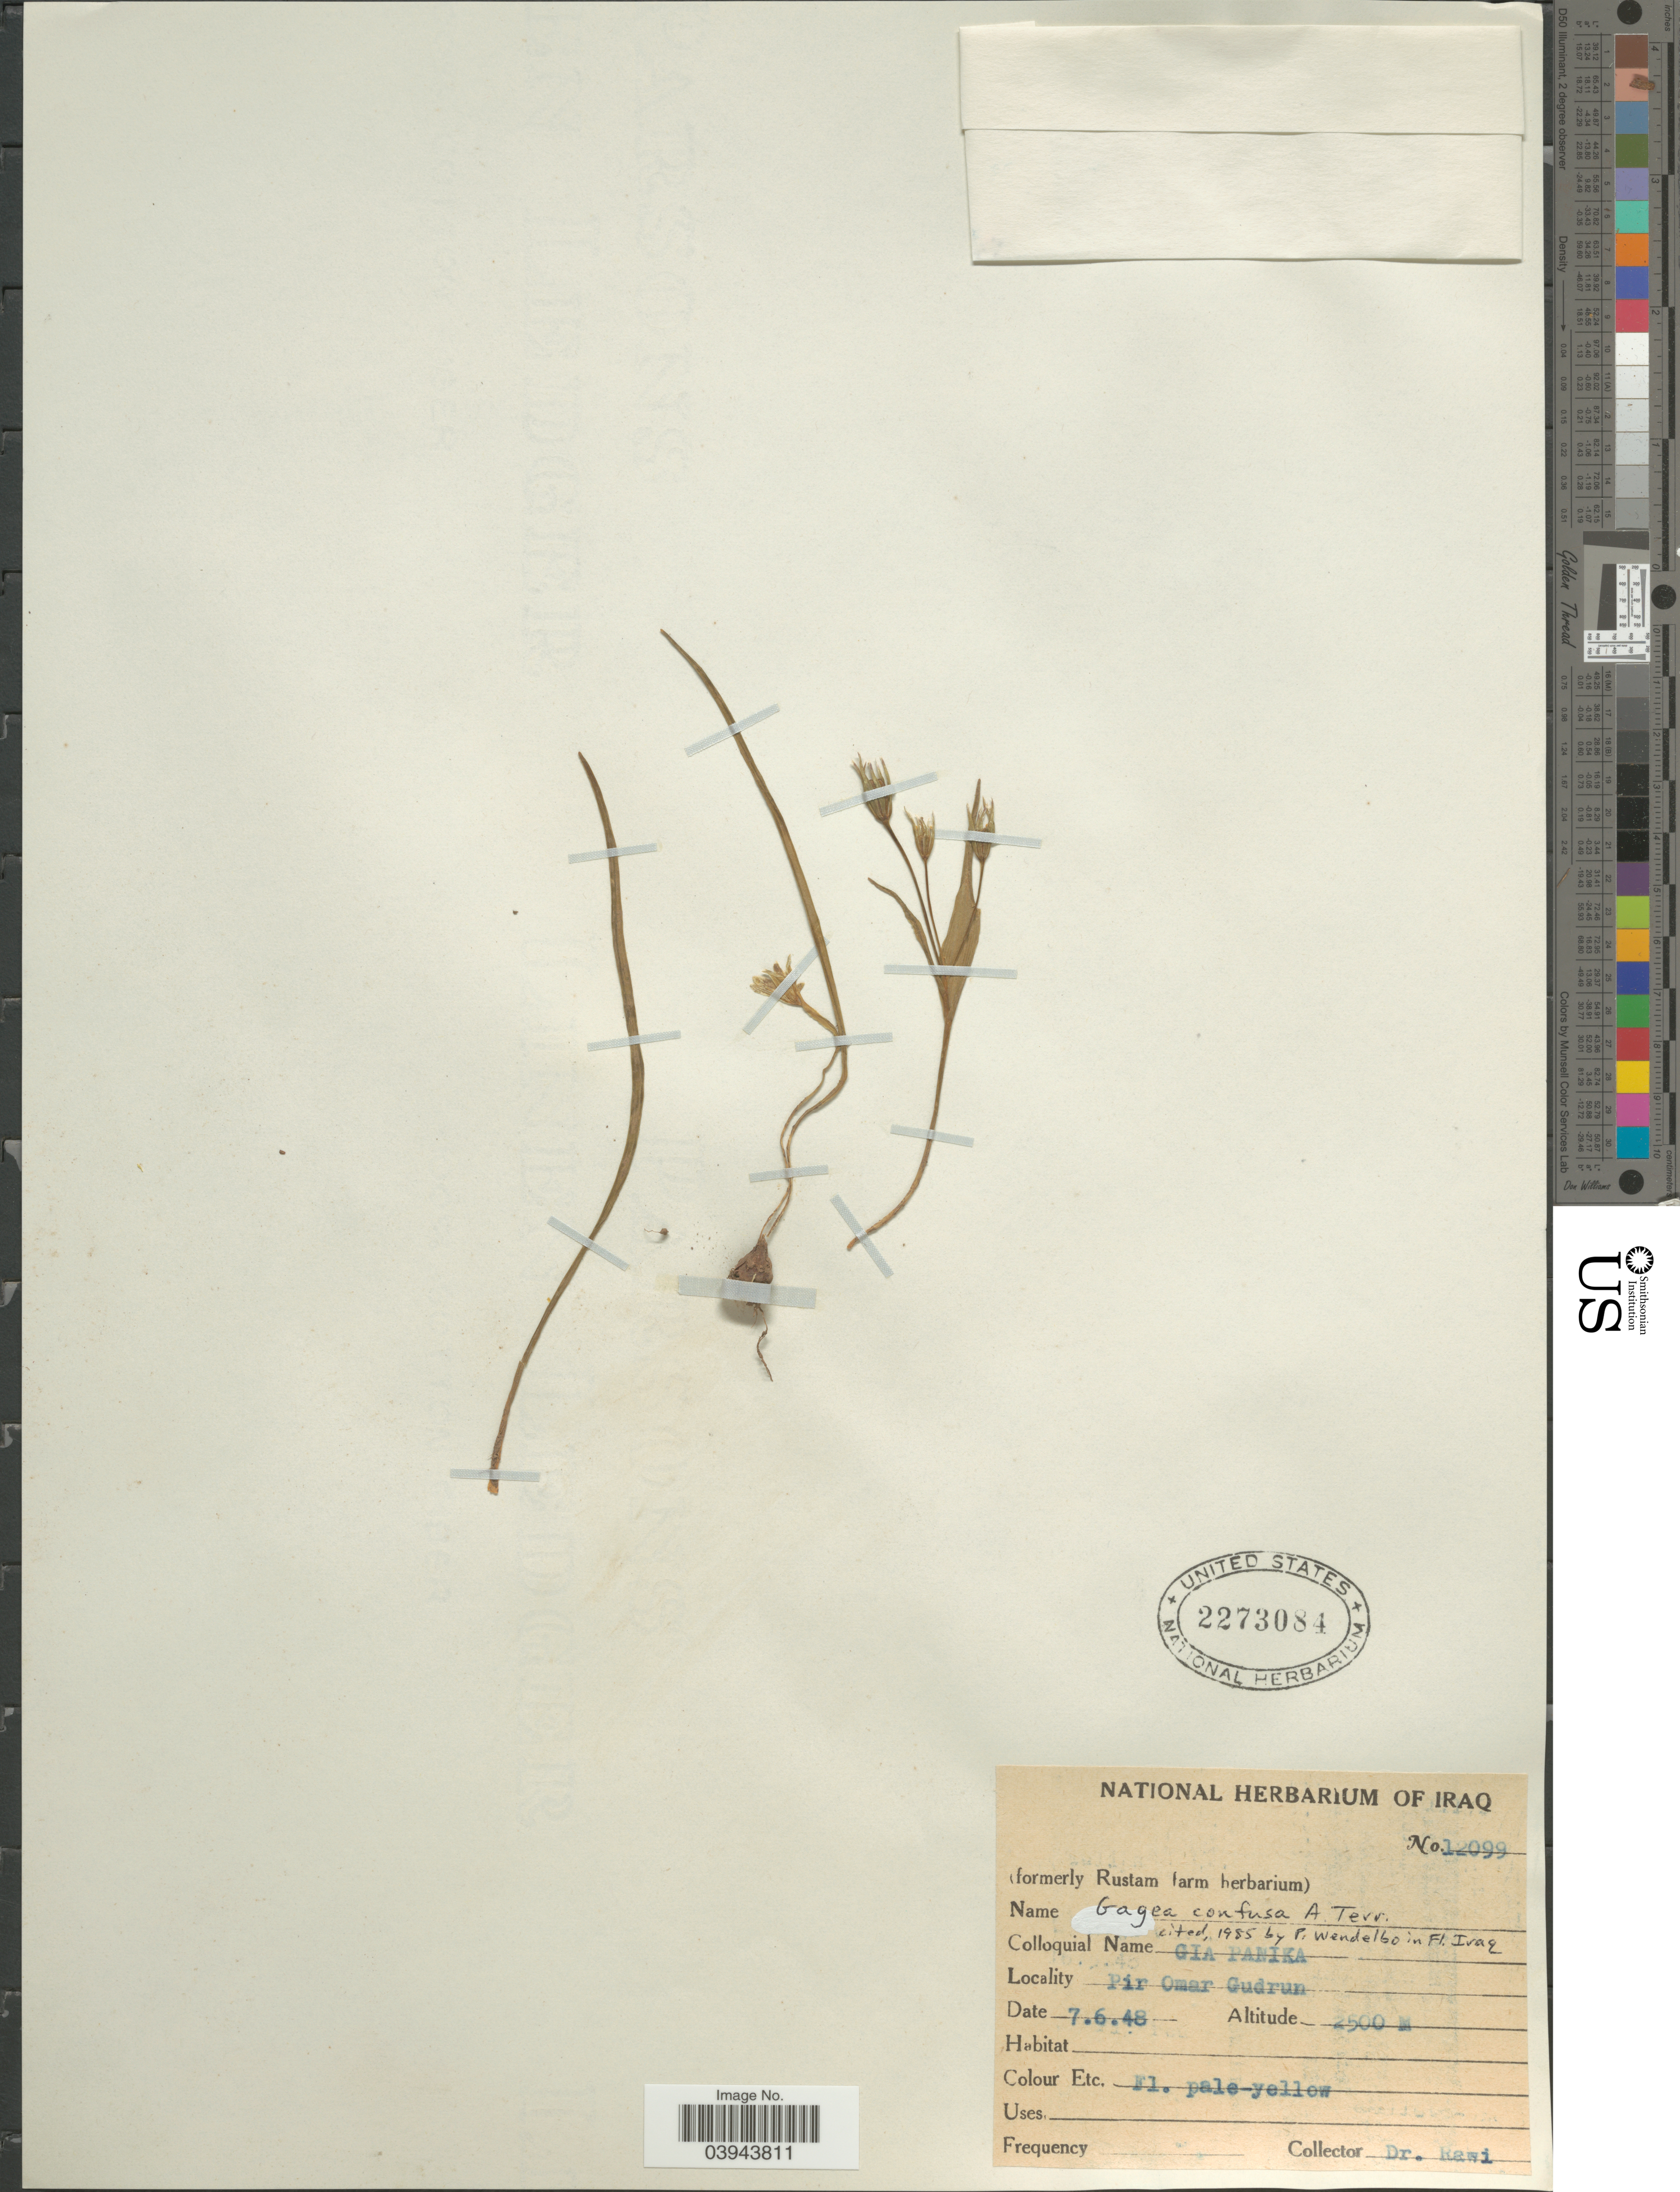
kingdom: Plantae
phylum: Tracheophyta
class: Liliopsida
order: Liliales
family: Liliaceae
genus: Gagea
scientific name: Gagea confusa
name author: A. Terracc.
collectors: -. Rawi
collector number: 12099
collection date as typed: Transcribed d/m/y: 7/6/48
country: Iraq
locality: Pir Omar Gudrun.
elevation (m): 2500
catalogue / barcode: US 2273084